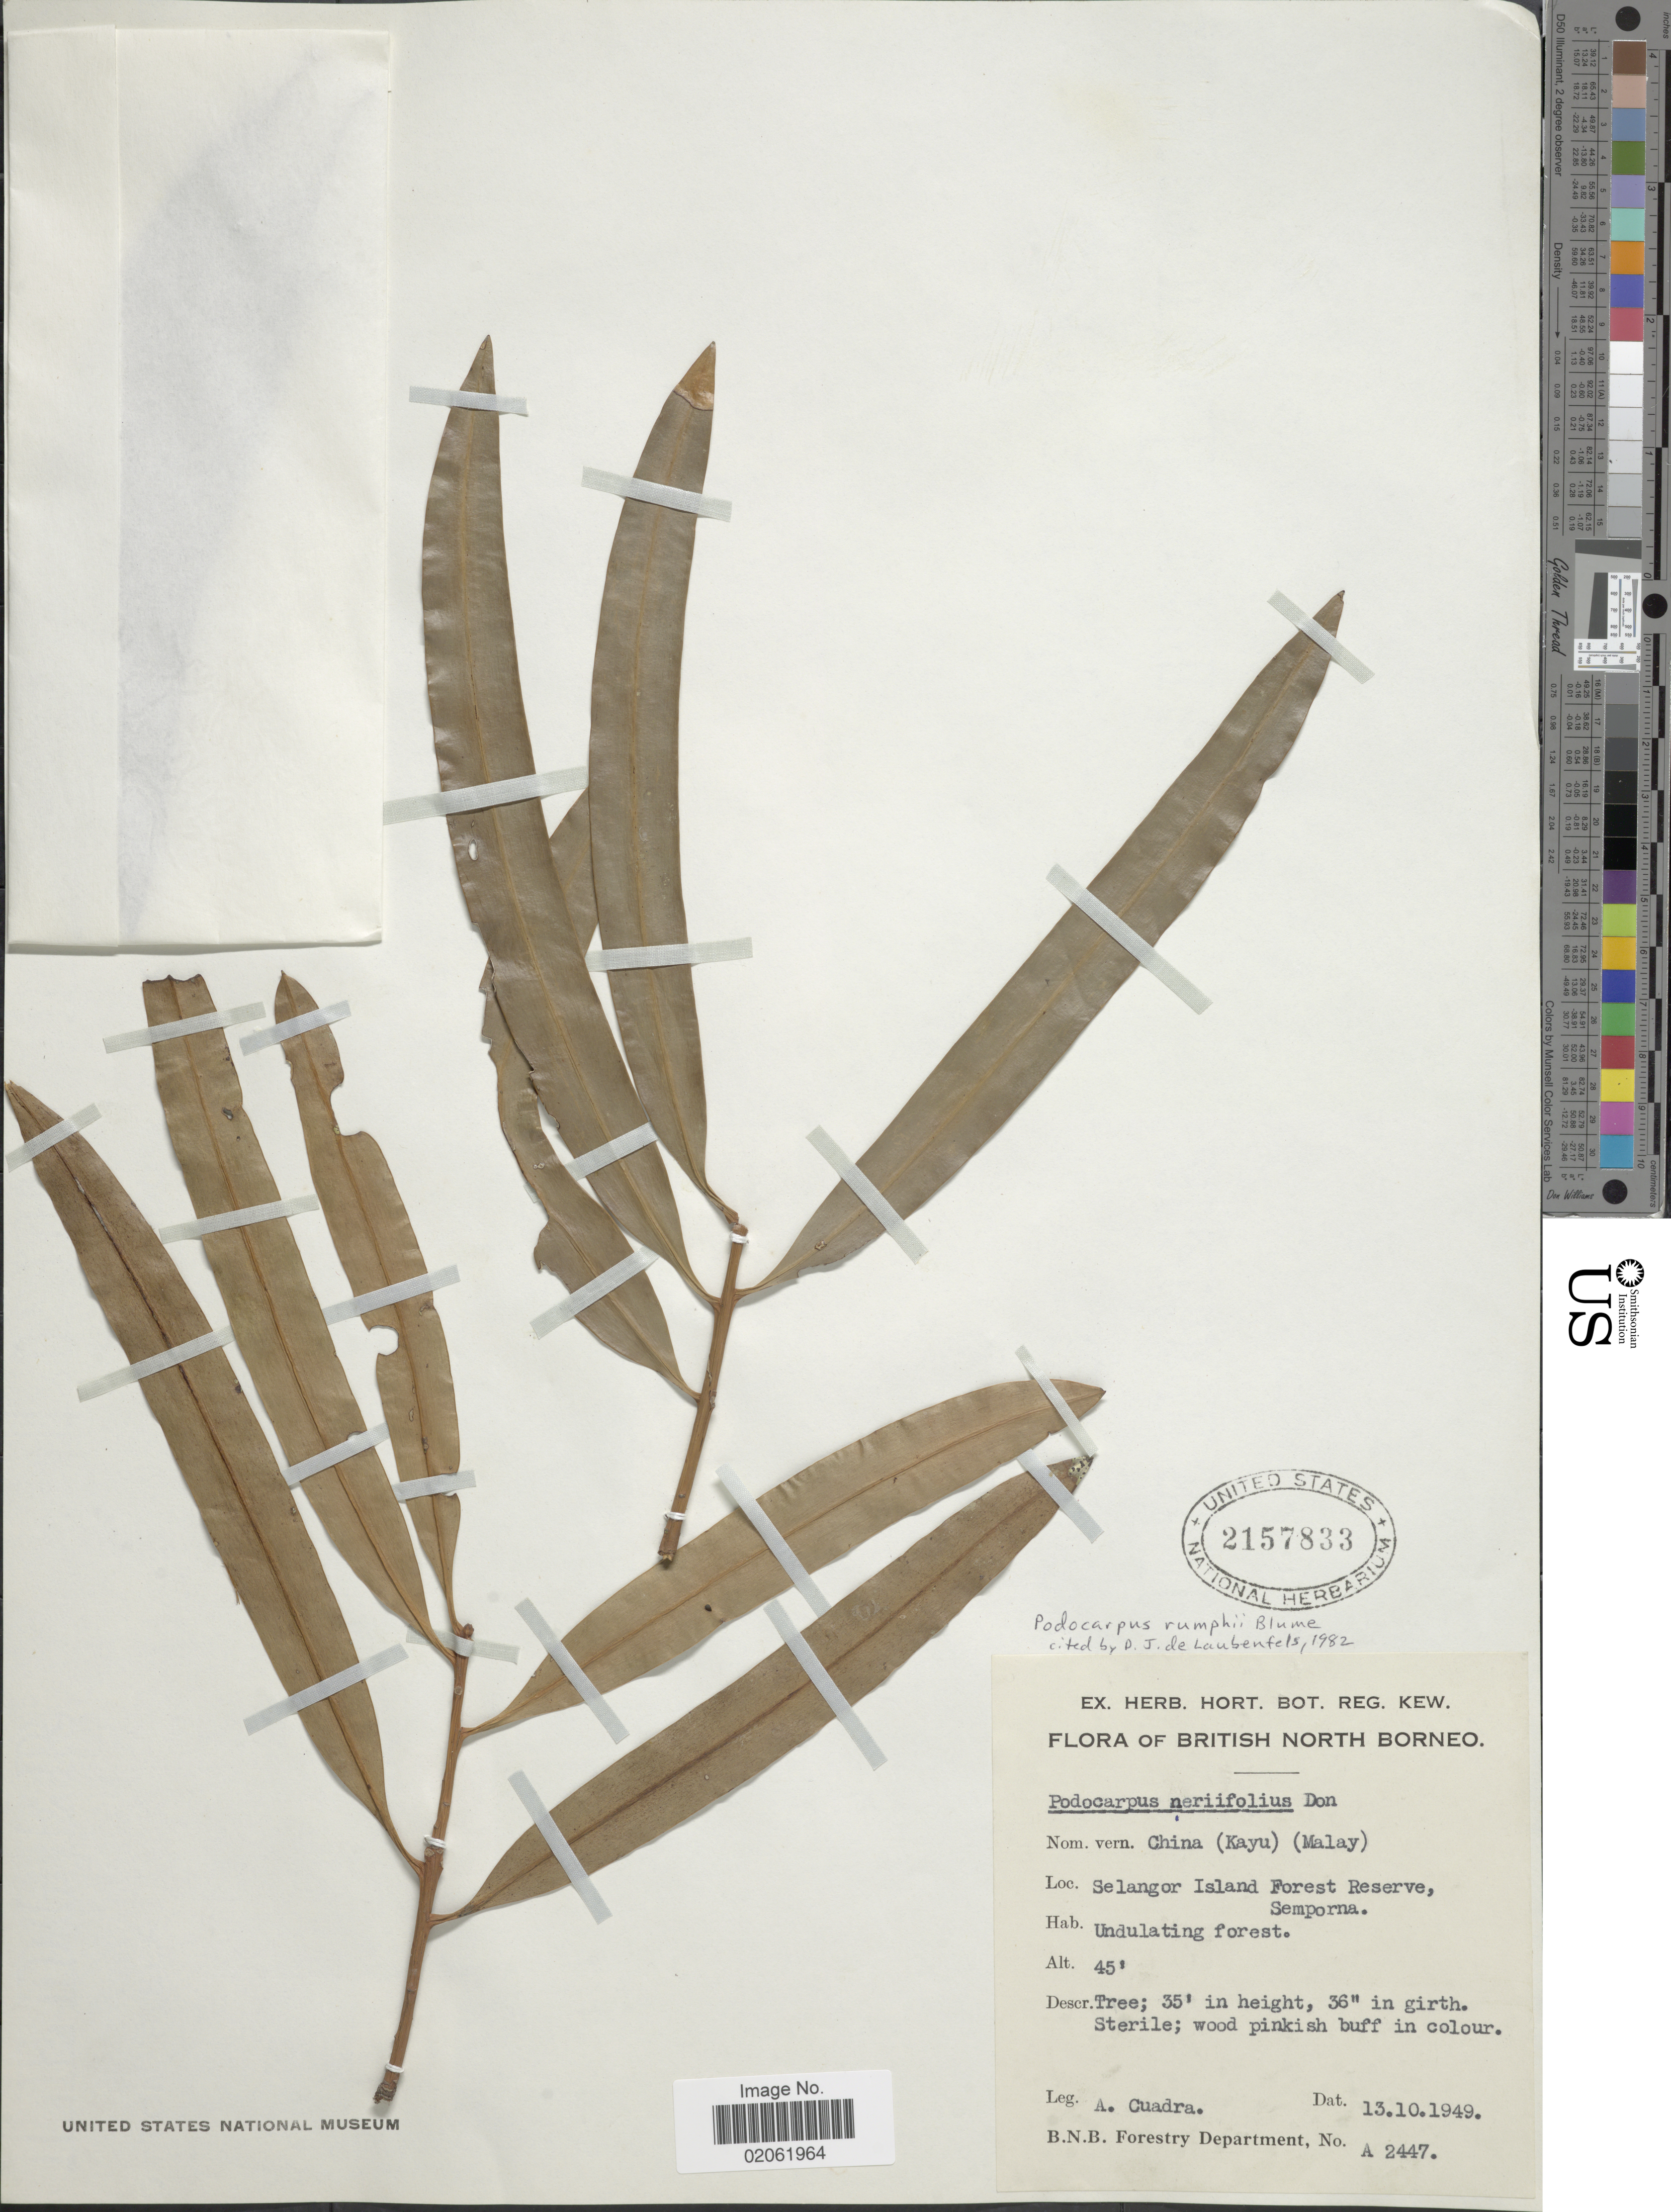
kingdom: Plantae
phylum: Tracheophyta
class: Pinopsida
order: Pinales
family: Podocarpaceae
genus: Podocarpus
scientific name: Podocarpus rumphii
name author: Blume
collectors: A. Cuadra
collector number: A2447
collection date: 1949-10-13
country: Malaysia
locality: Bristish North Borneo. Selangor Island Forest Reserve, Semporna.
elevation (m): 14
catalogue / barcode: US 2157833